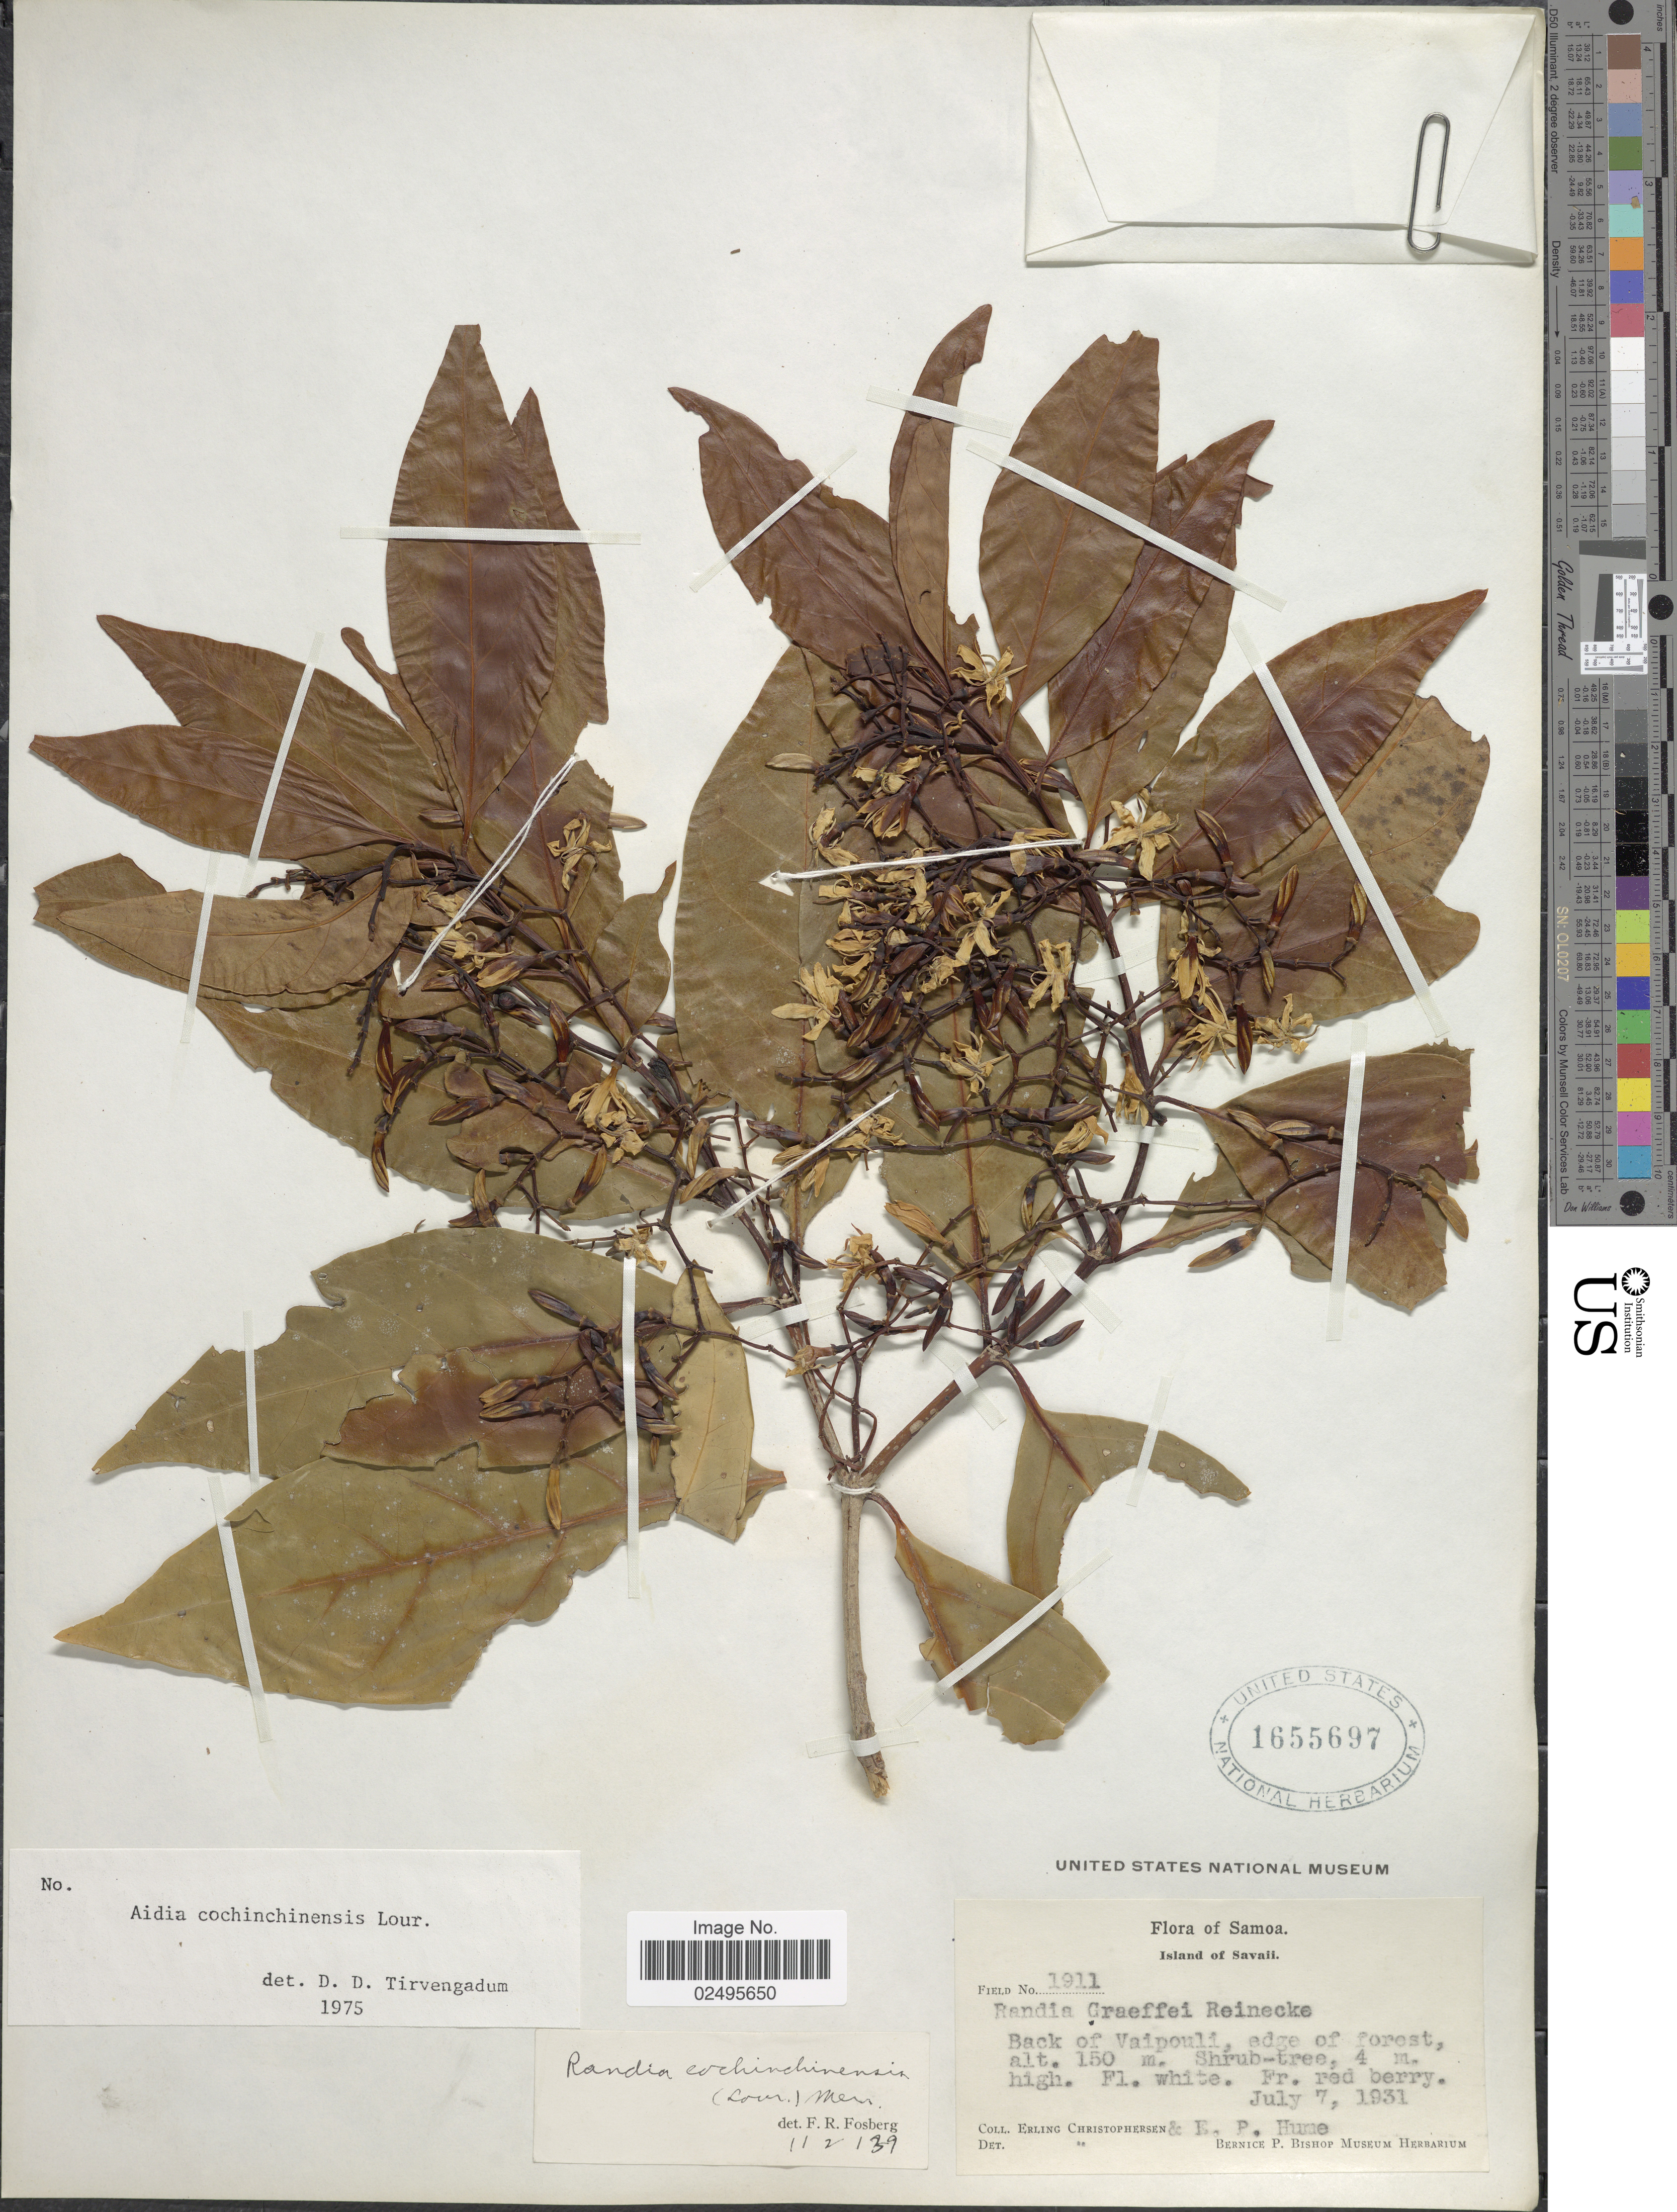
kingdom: Plantae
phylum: Tracheophyta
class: Magnoliopsida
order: Gentianales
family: Rubiaceae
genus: Aidia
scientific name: Aidia graeffei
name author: (Reinecke) Tirveng.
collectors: E. Christophersen & E. P. Hume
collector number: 1911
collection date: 1931-07-07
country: Samoa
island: Savai'i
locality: Samoa. Island of Savaii. Back of Vaipouli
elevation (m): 150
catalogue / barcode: US 1655697